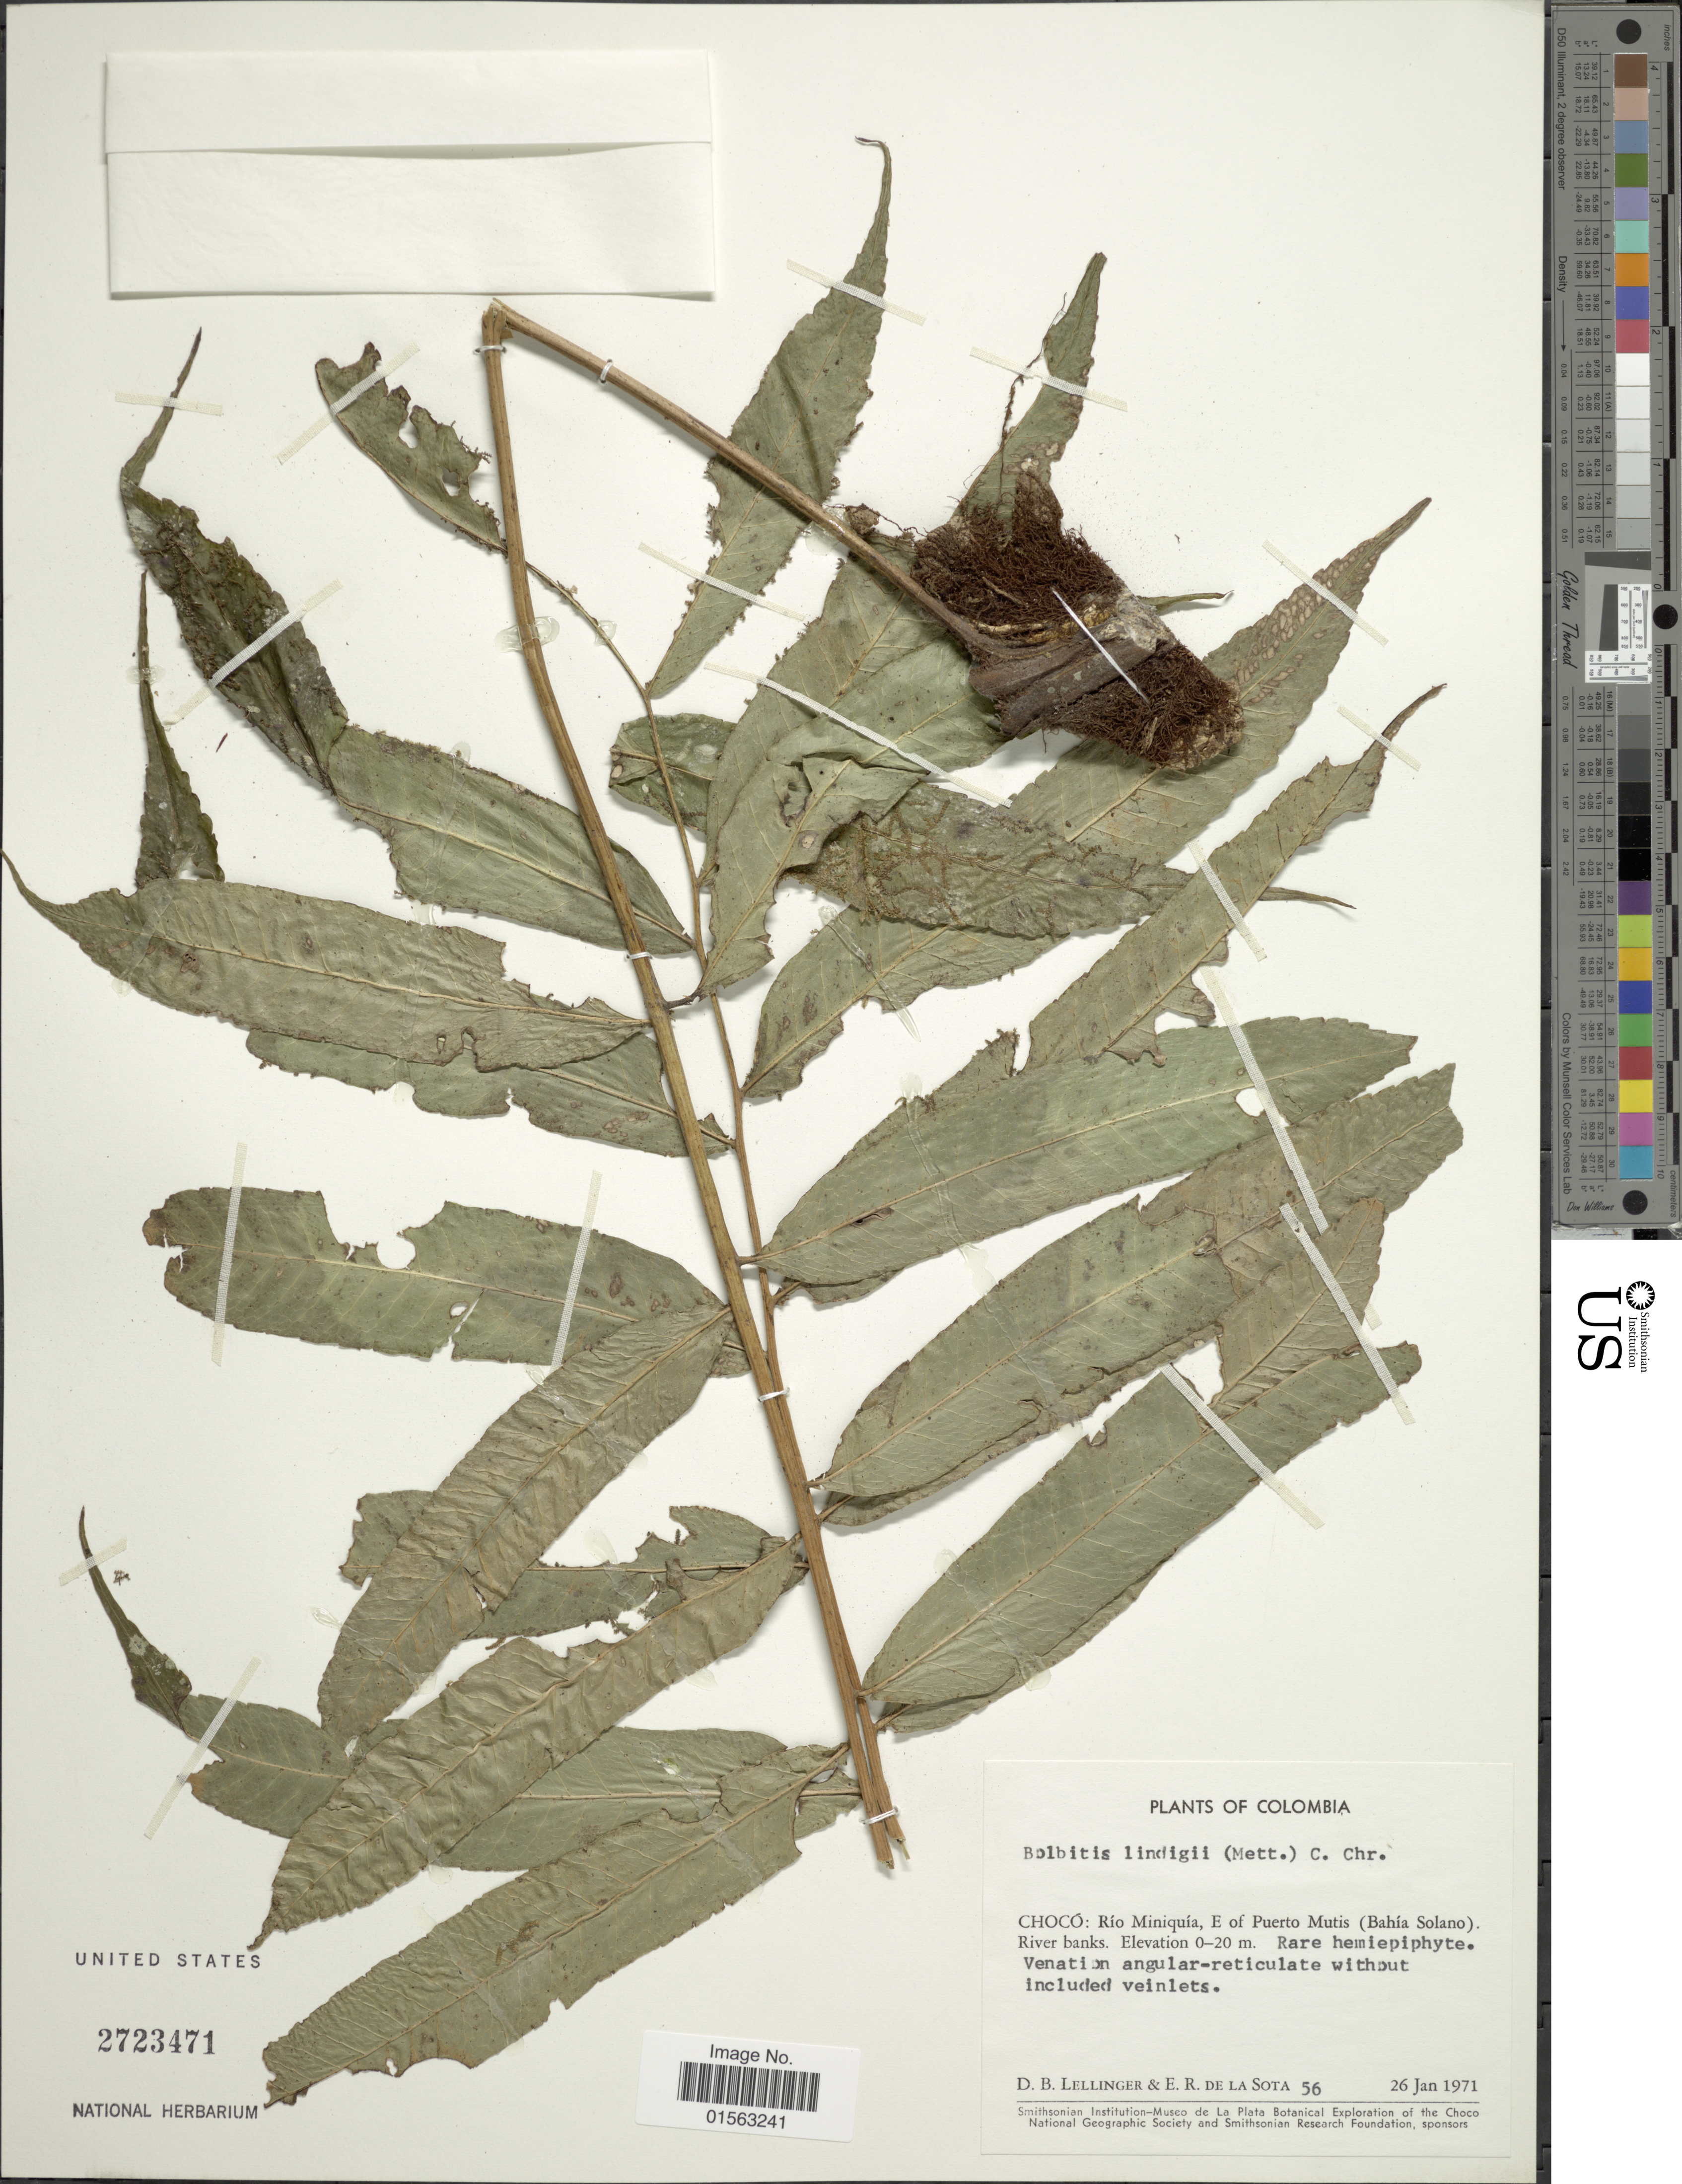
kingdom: Plantae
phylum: Tracheophyta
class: Polypodiopsida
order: Polypodiales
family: Dryopteridaceae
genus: Mickelia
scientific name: Mickelia lindigii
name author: (Mett.) R.C. Moran et al.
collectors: D. B. Lellinger & E. R. de la Sota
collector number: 56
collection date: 1971-01-26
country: Colombia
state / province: Chocó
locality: Colo,bia, Río Miniquía, E of PUerto Mutis (Bahía Solano), River banks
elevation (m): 0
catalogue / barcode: US 2723471